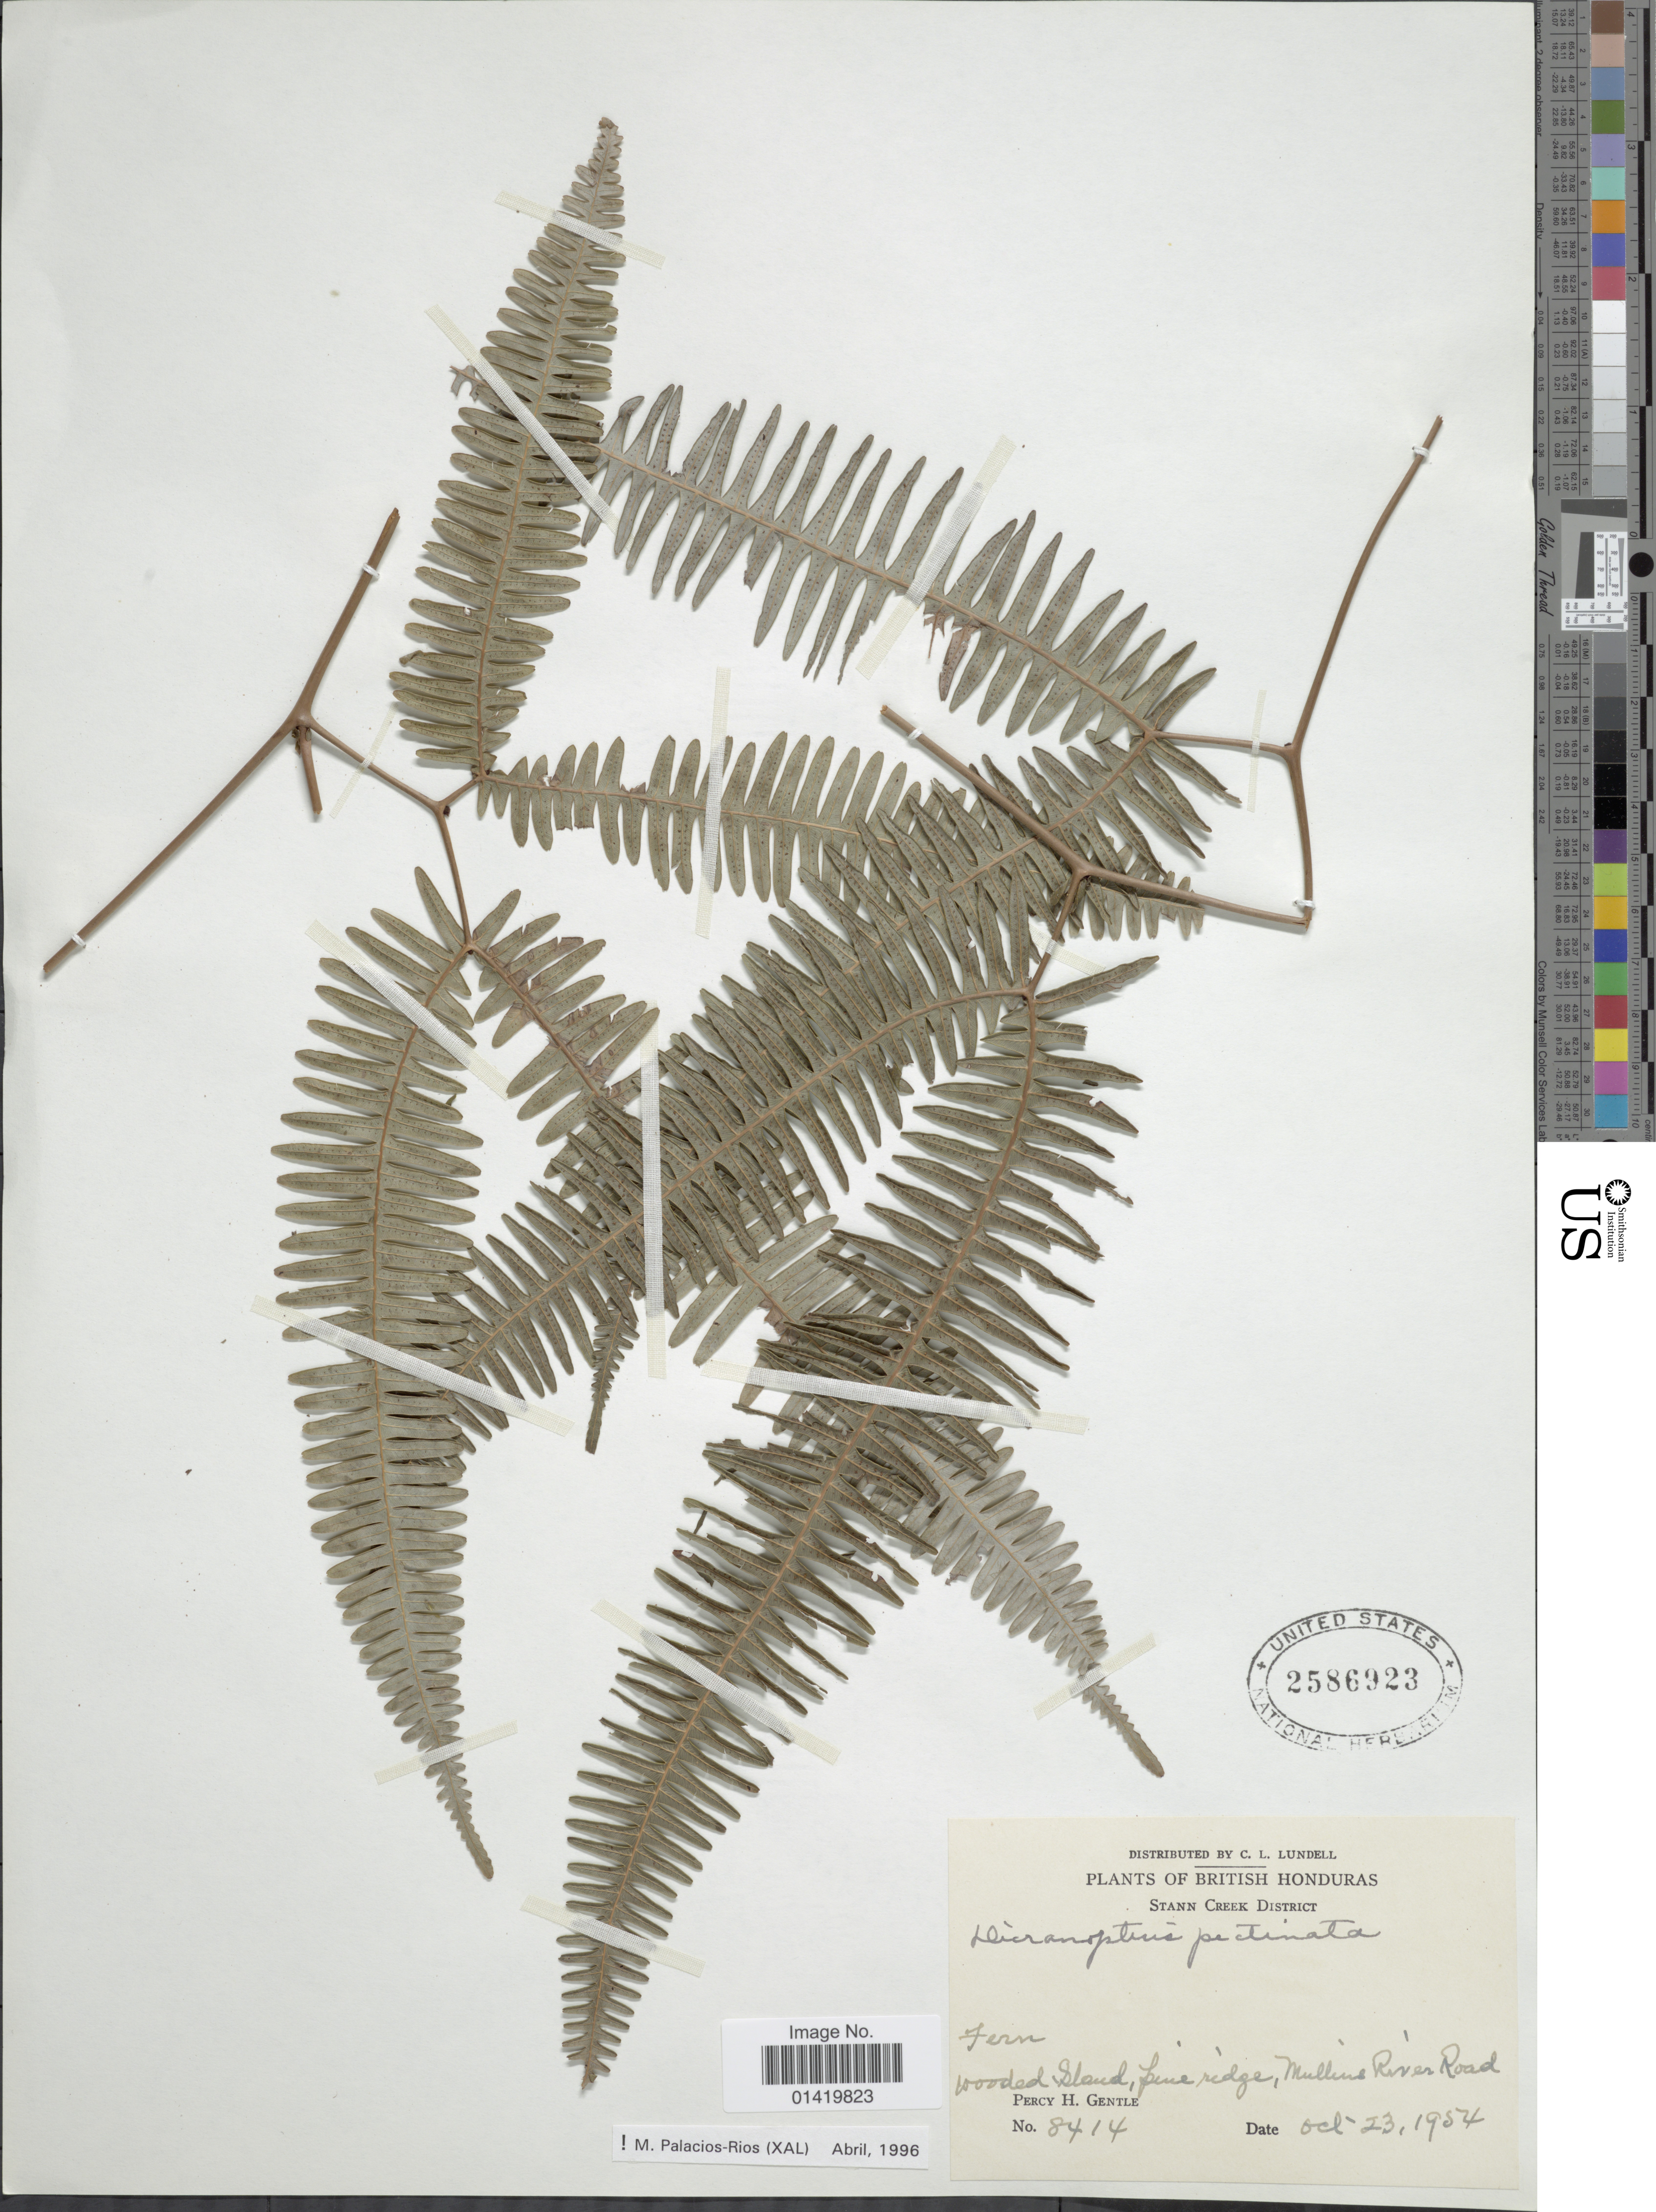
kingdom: Plantae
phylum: Tracheophyta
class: Polypodiopsida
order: Gleicheniales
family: Gleicheniaceae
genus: Gleichenella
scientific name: Gleichenella pectinata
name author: (Willd.) Ching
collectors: P. H. Gentle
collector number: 8414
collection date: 1954-10-23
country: Belize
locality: British Honduras, Stann Creek District, Wooded stand, pine ridge, Mullins River Road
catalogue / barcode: US 2586923